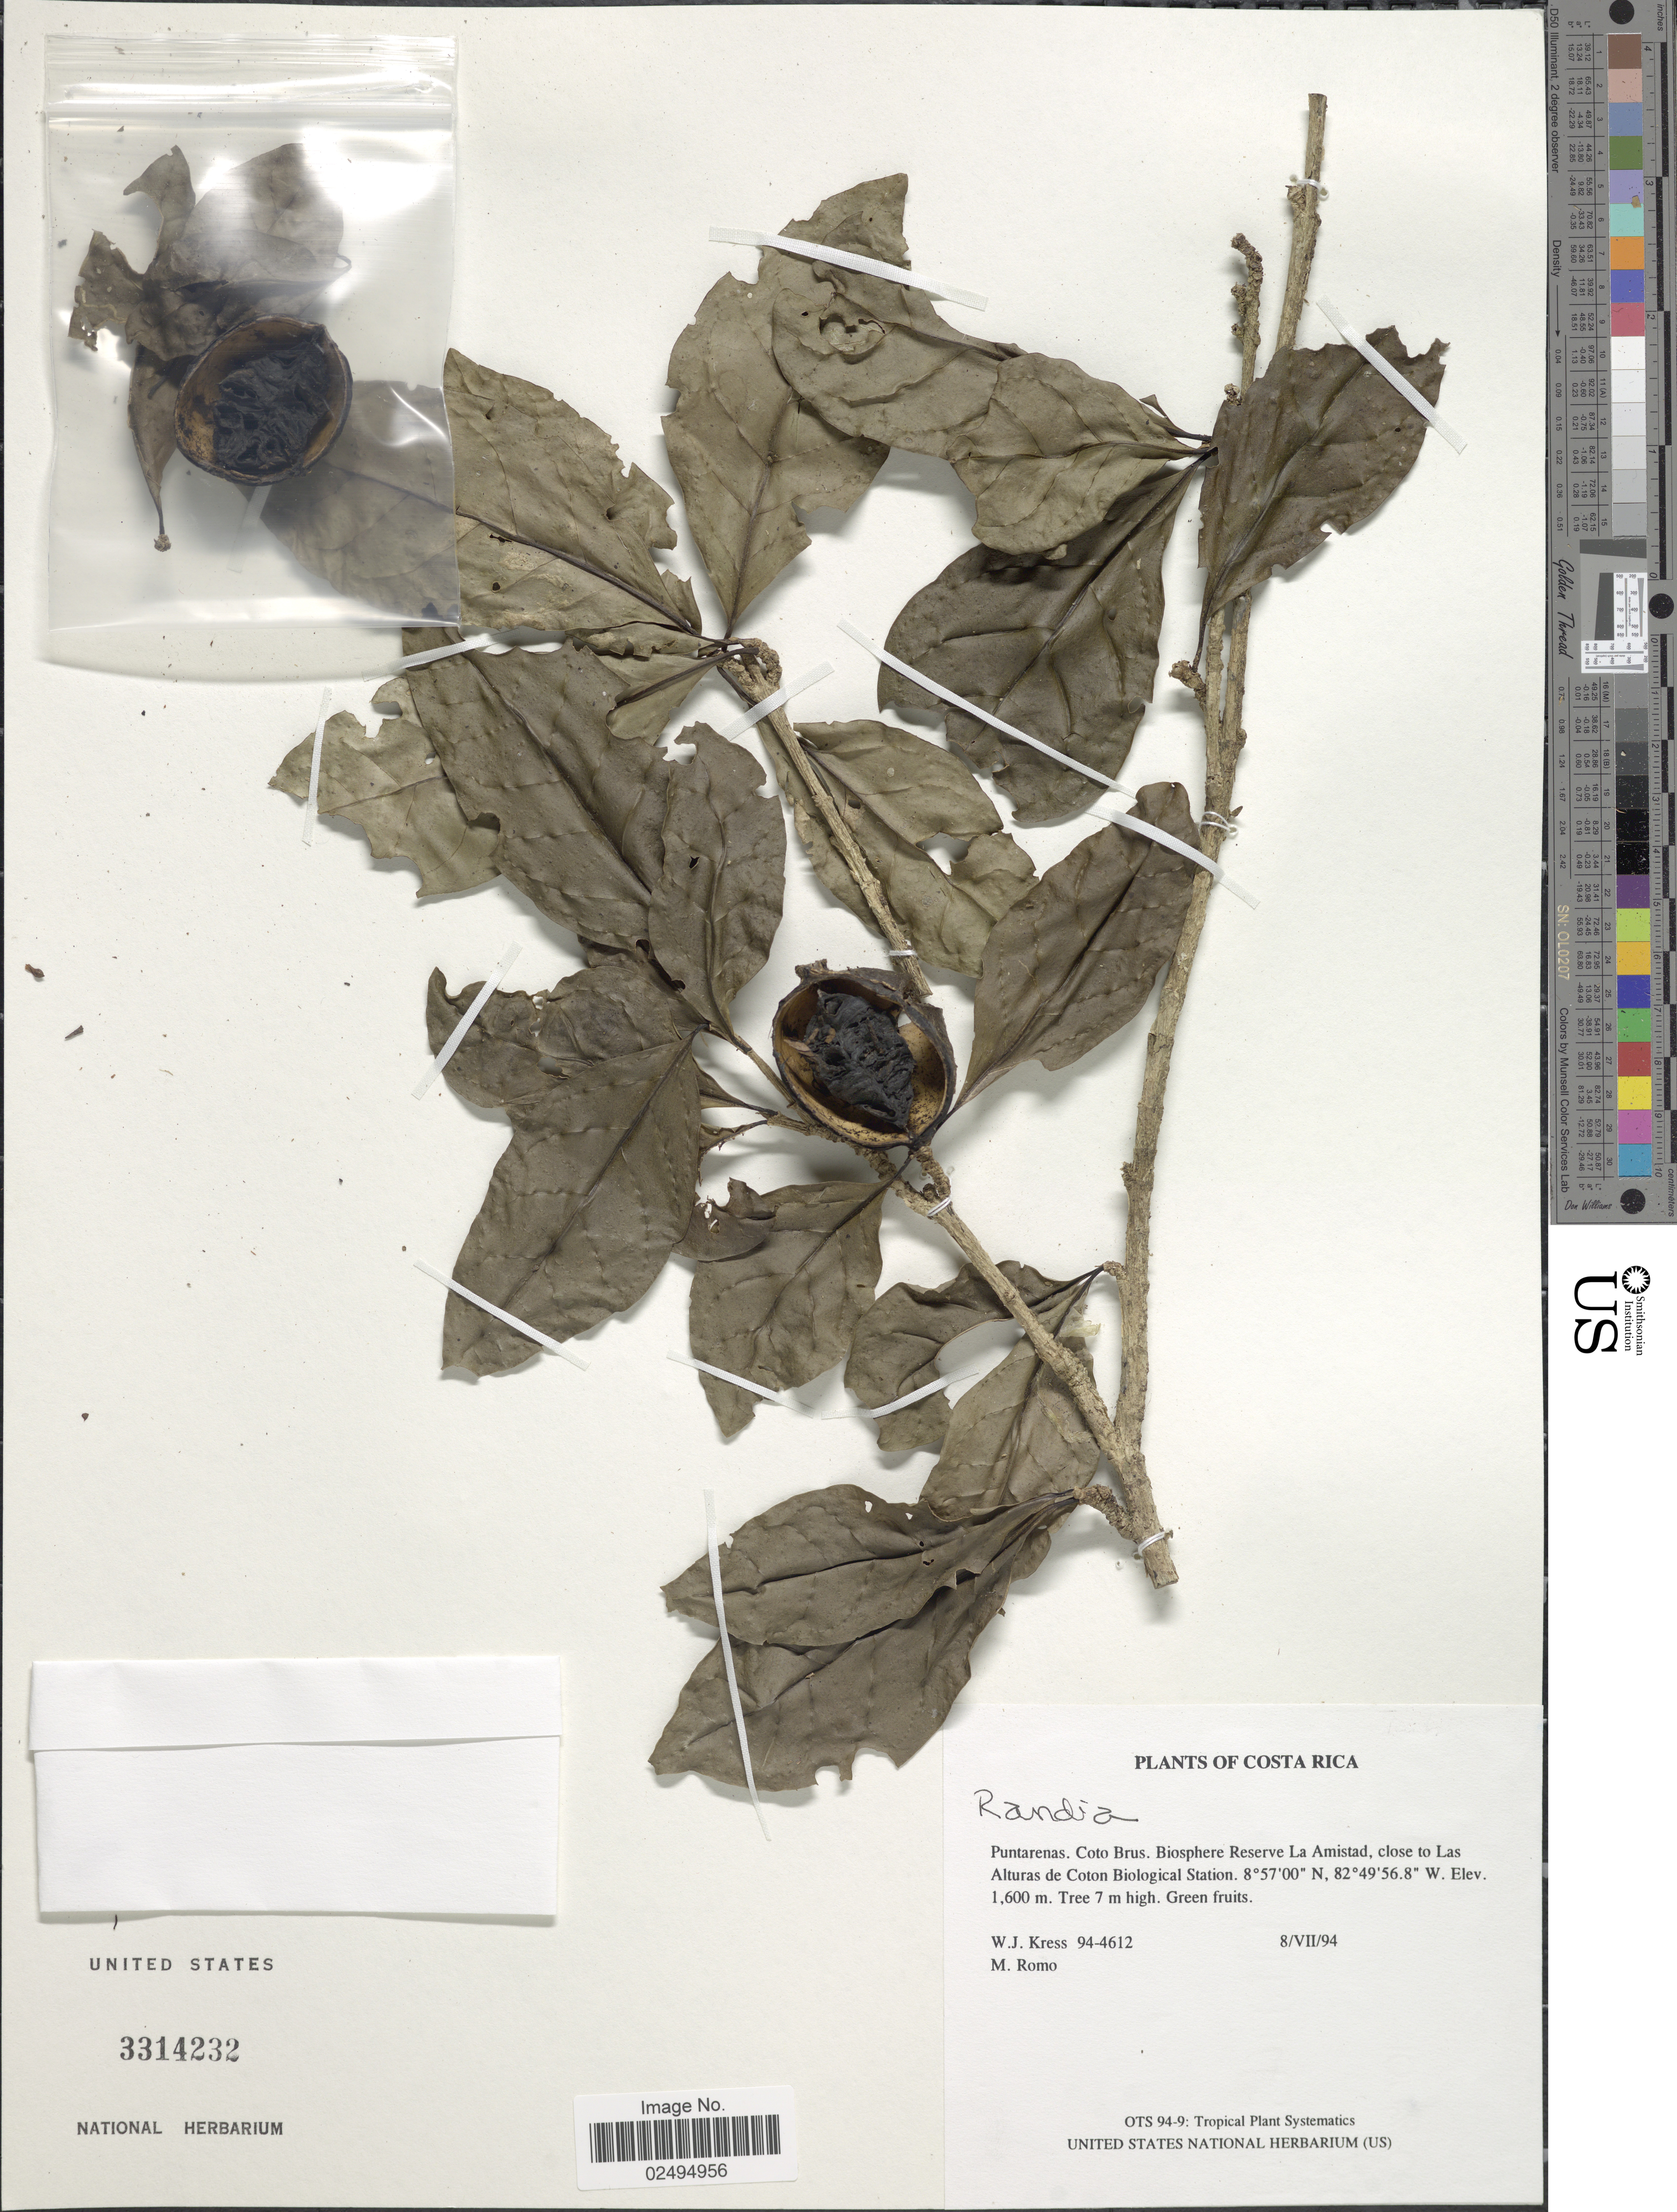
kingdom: Plantae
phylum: Tracheophyta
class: Magnoliopsida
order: Gentianales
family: Rubiaceae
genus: Randia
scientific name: Randia sp.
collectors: W. J. Kress & M. Romo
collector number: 94-4612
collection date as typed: Transcribed d/m/y: 8/7/94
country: Costa Rica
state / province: Puntarenas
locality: Coto Brus, Biosphere Reserve La Amistad, close to Las Alturas de Coton Biological Station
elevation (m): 1600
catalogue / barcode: US 3314232